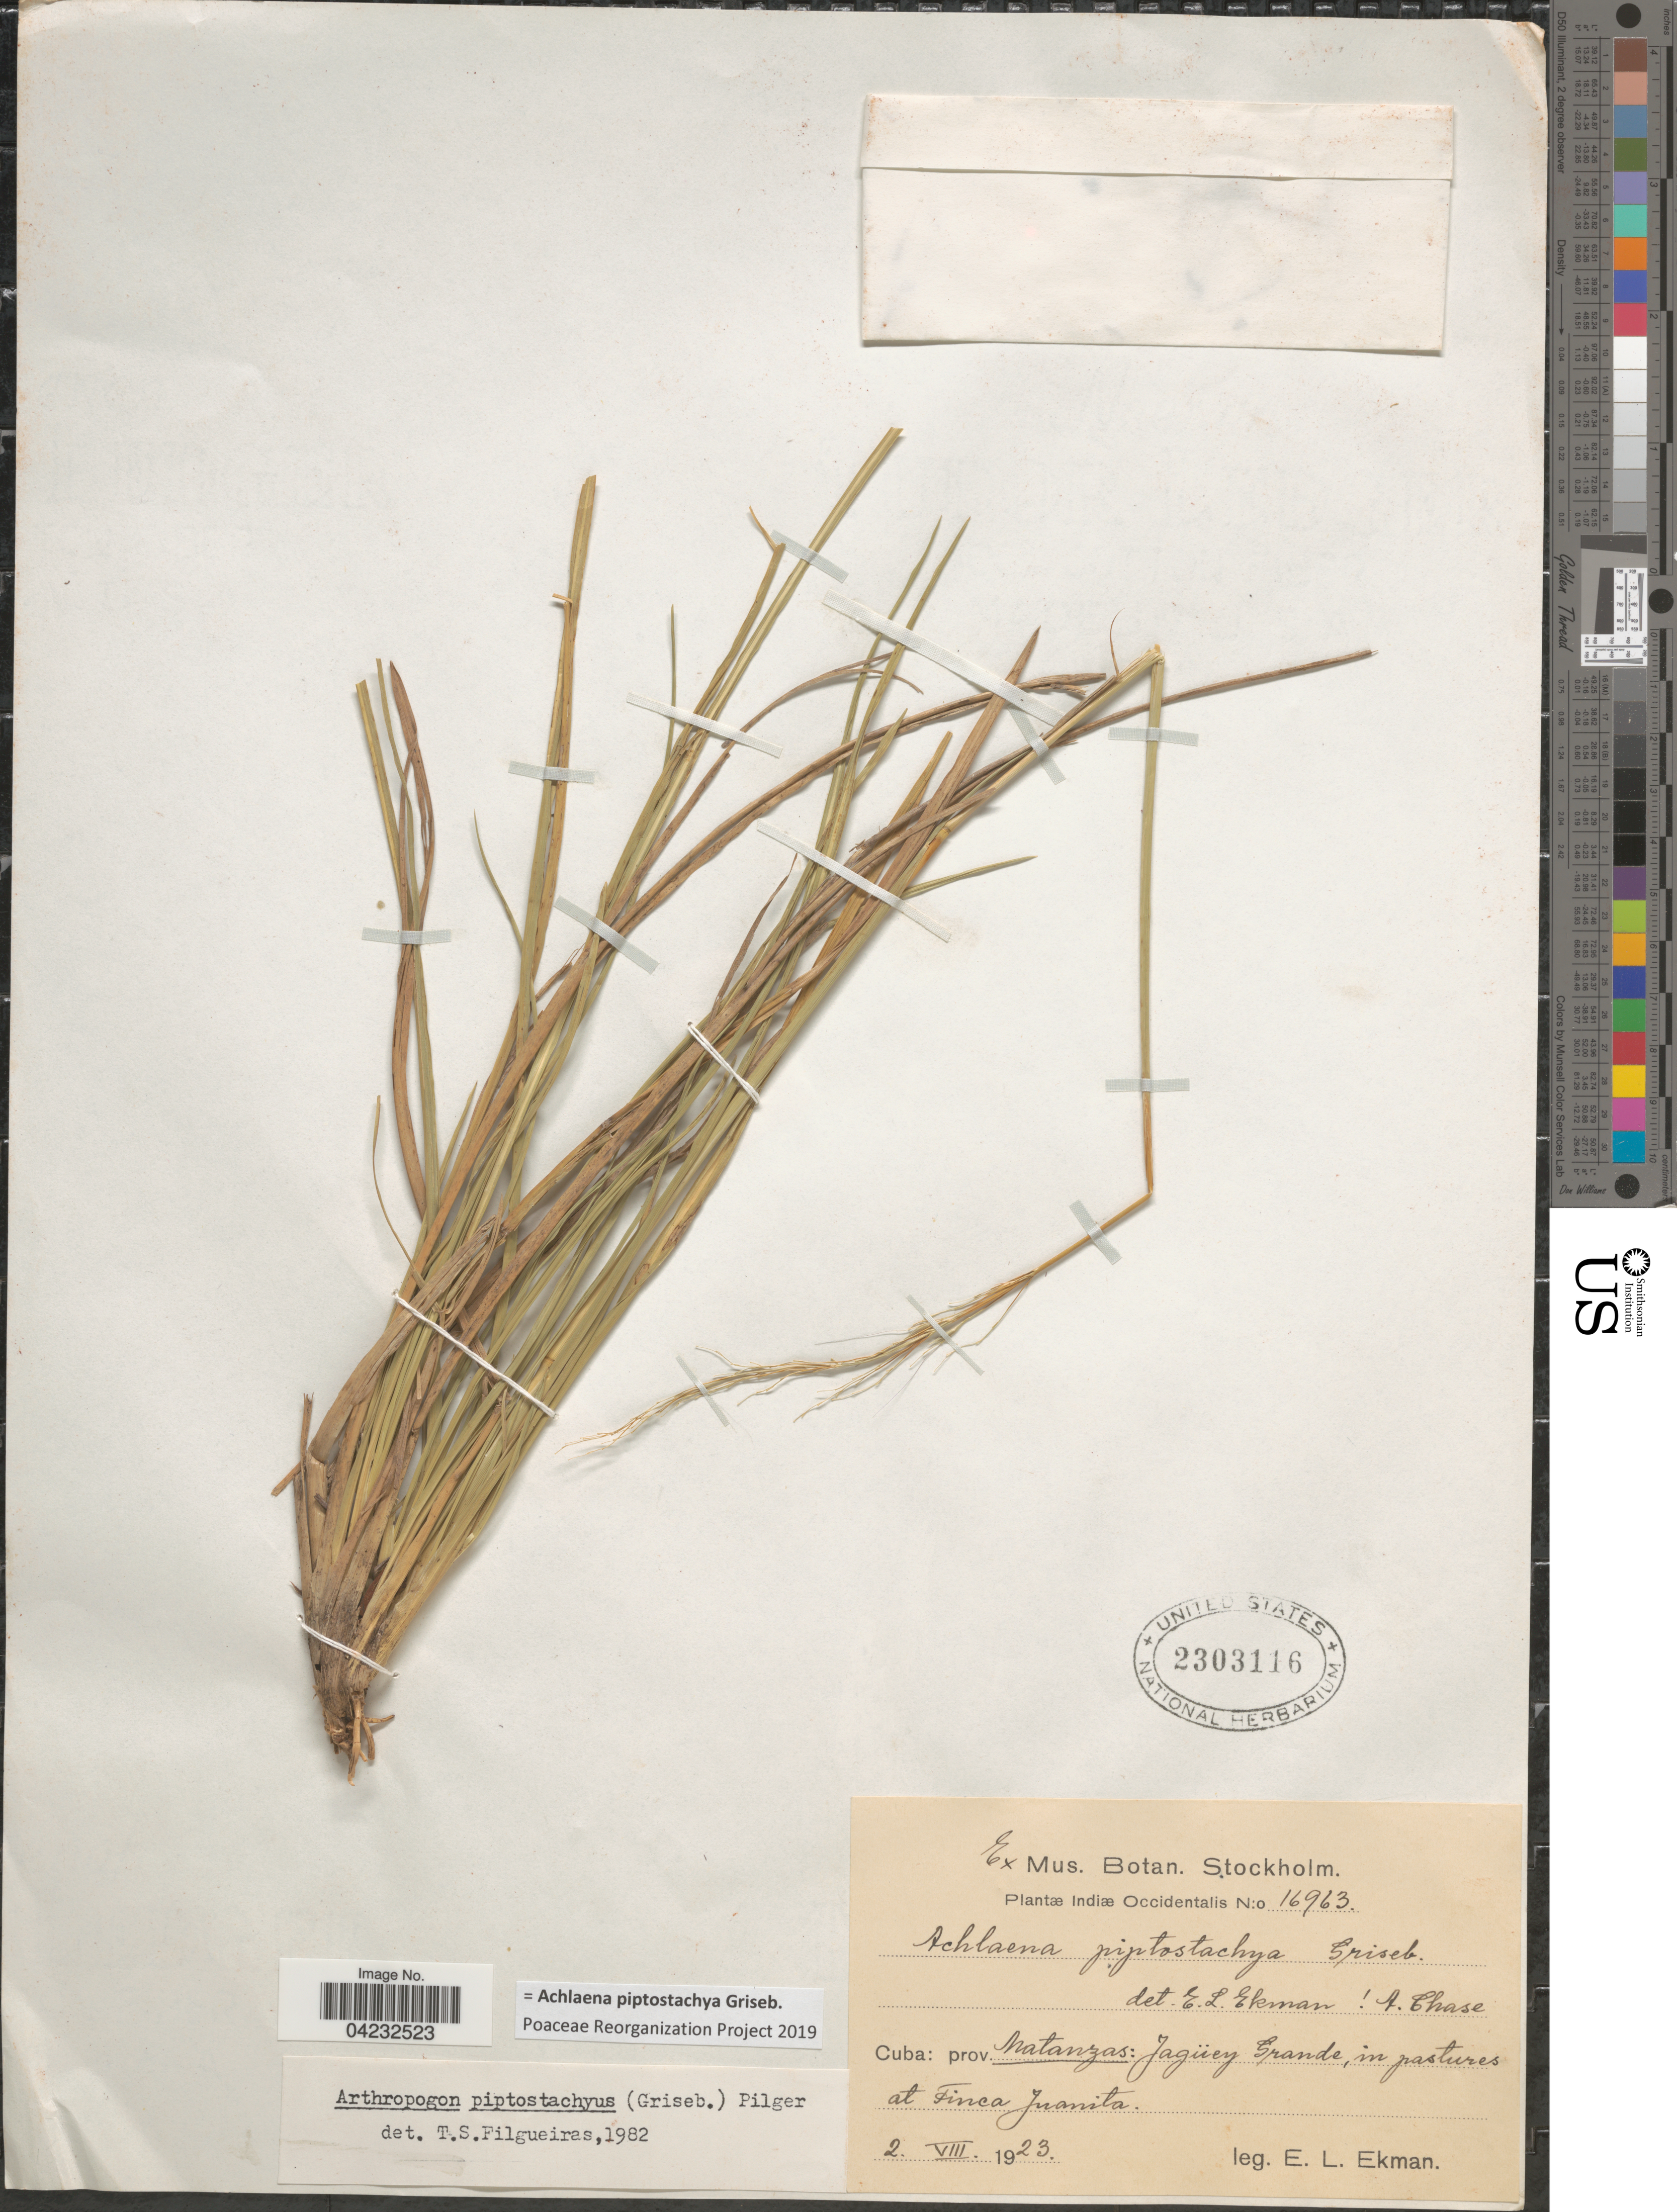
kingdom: Plantae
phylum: Tracheophyta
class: Liliopsida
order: Poales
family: Poaceae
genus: Achlaena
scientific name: Achlaena piptostachya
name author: Griseb.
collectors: E. L. Ekman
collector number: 16963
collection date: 1923-08-02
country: Cuba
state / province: Matanzas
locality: Indiæ Occidentalis. Jagüez Grande, in pastures at Finca Juanita.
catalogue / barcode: US 2303116